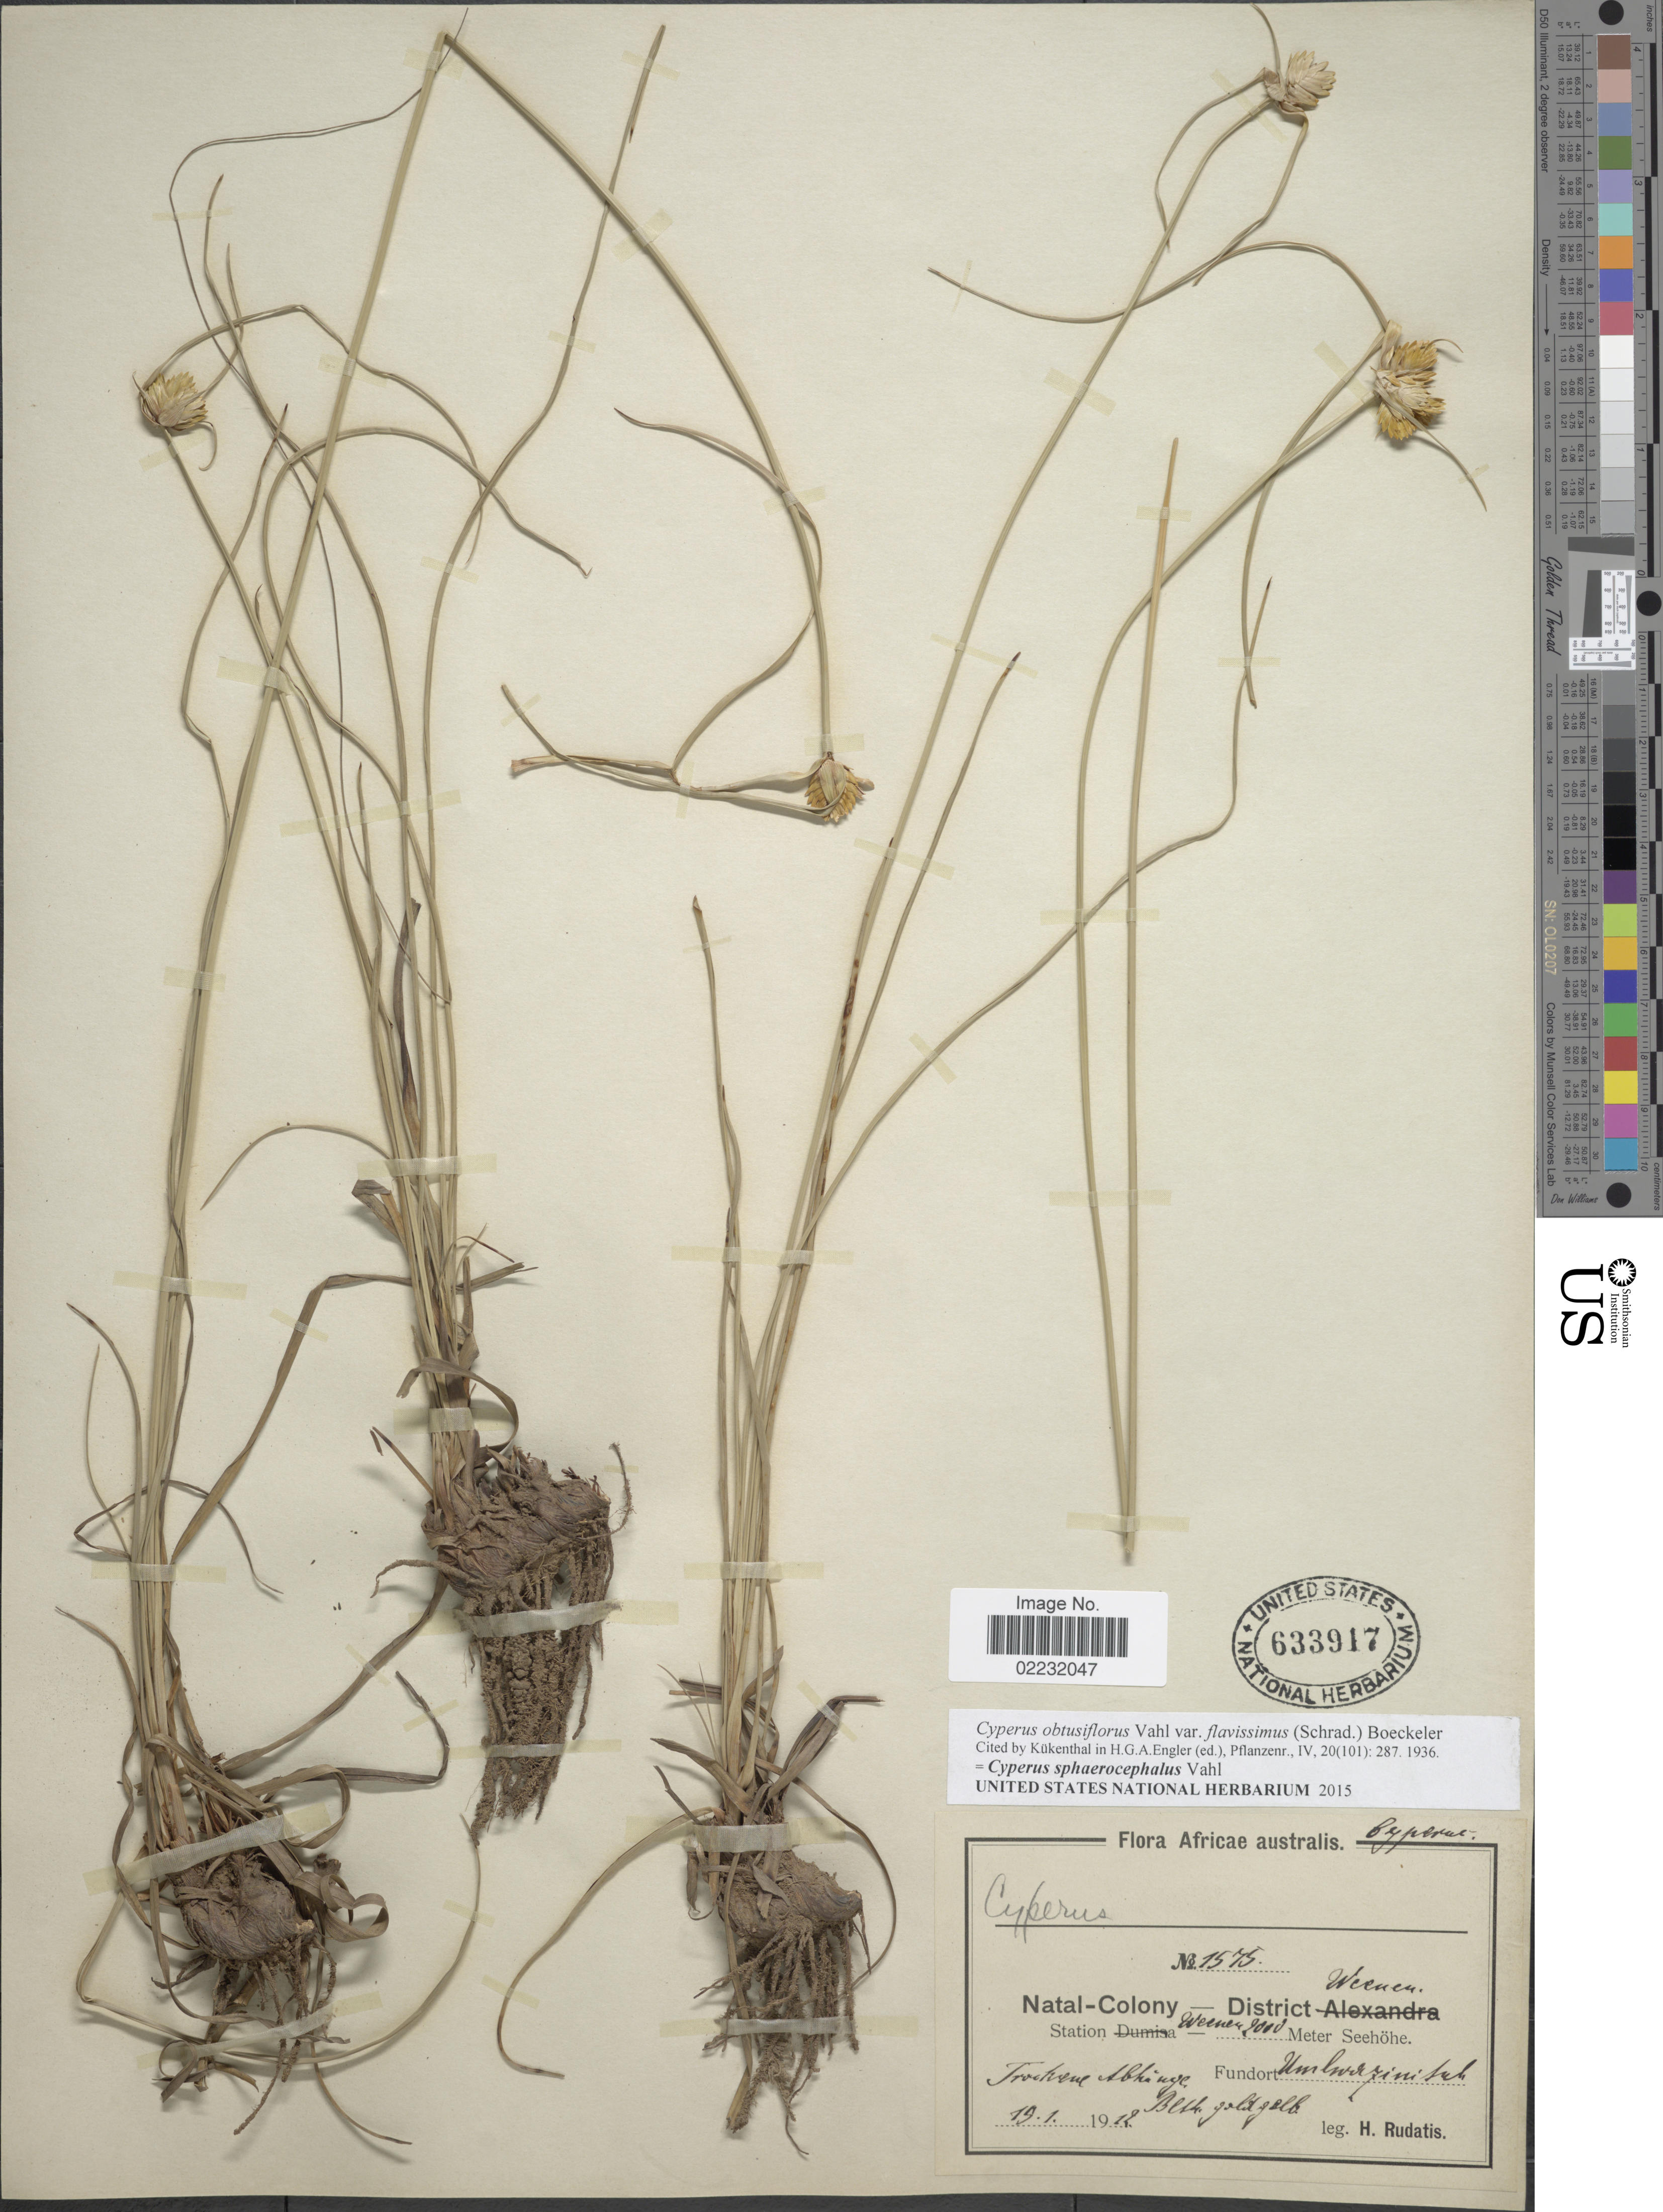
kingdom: Plantae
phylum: Tracheophyta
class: Liliopsida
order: Poales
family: Cyperaceae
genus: Cyperus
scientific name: Cyperus sphaecrocephalus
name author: Vahl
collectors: H. Rudatis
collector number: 1575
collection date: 1912-01-19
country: South Africa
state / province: KwaZulu-Natal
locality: Natal-Colony, District Wernen, Station Wernen, Umborzimbach [interpreted]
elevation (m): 2000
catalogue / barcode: US 633917